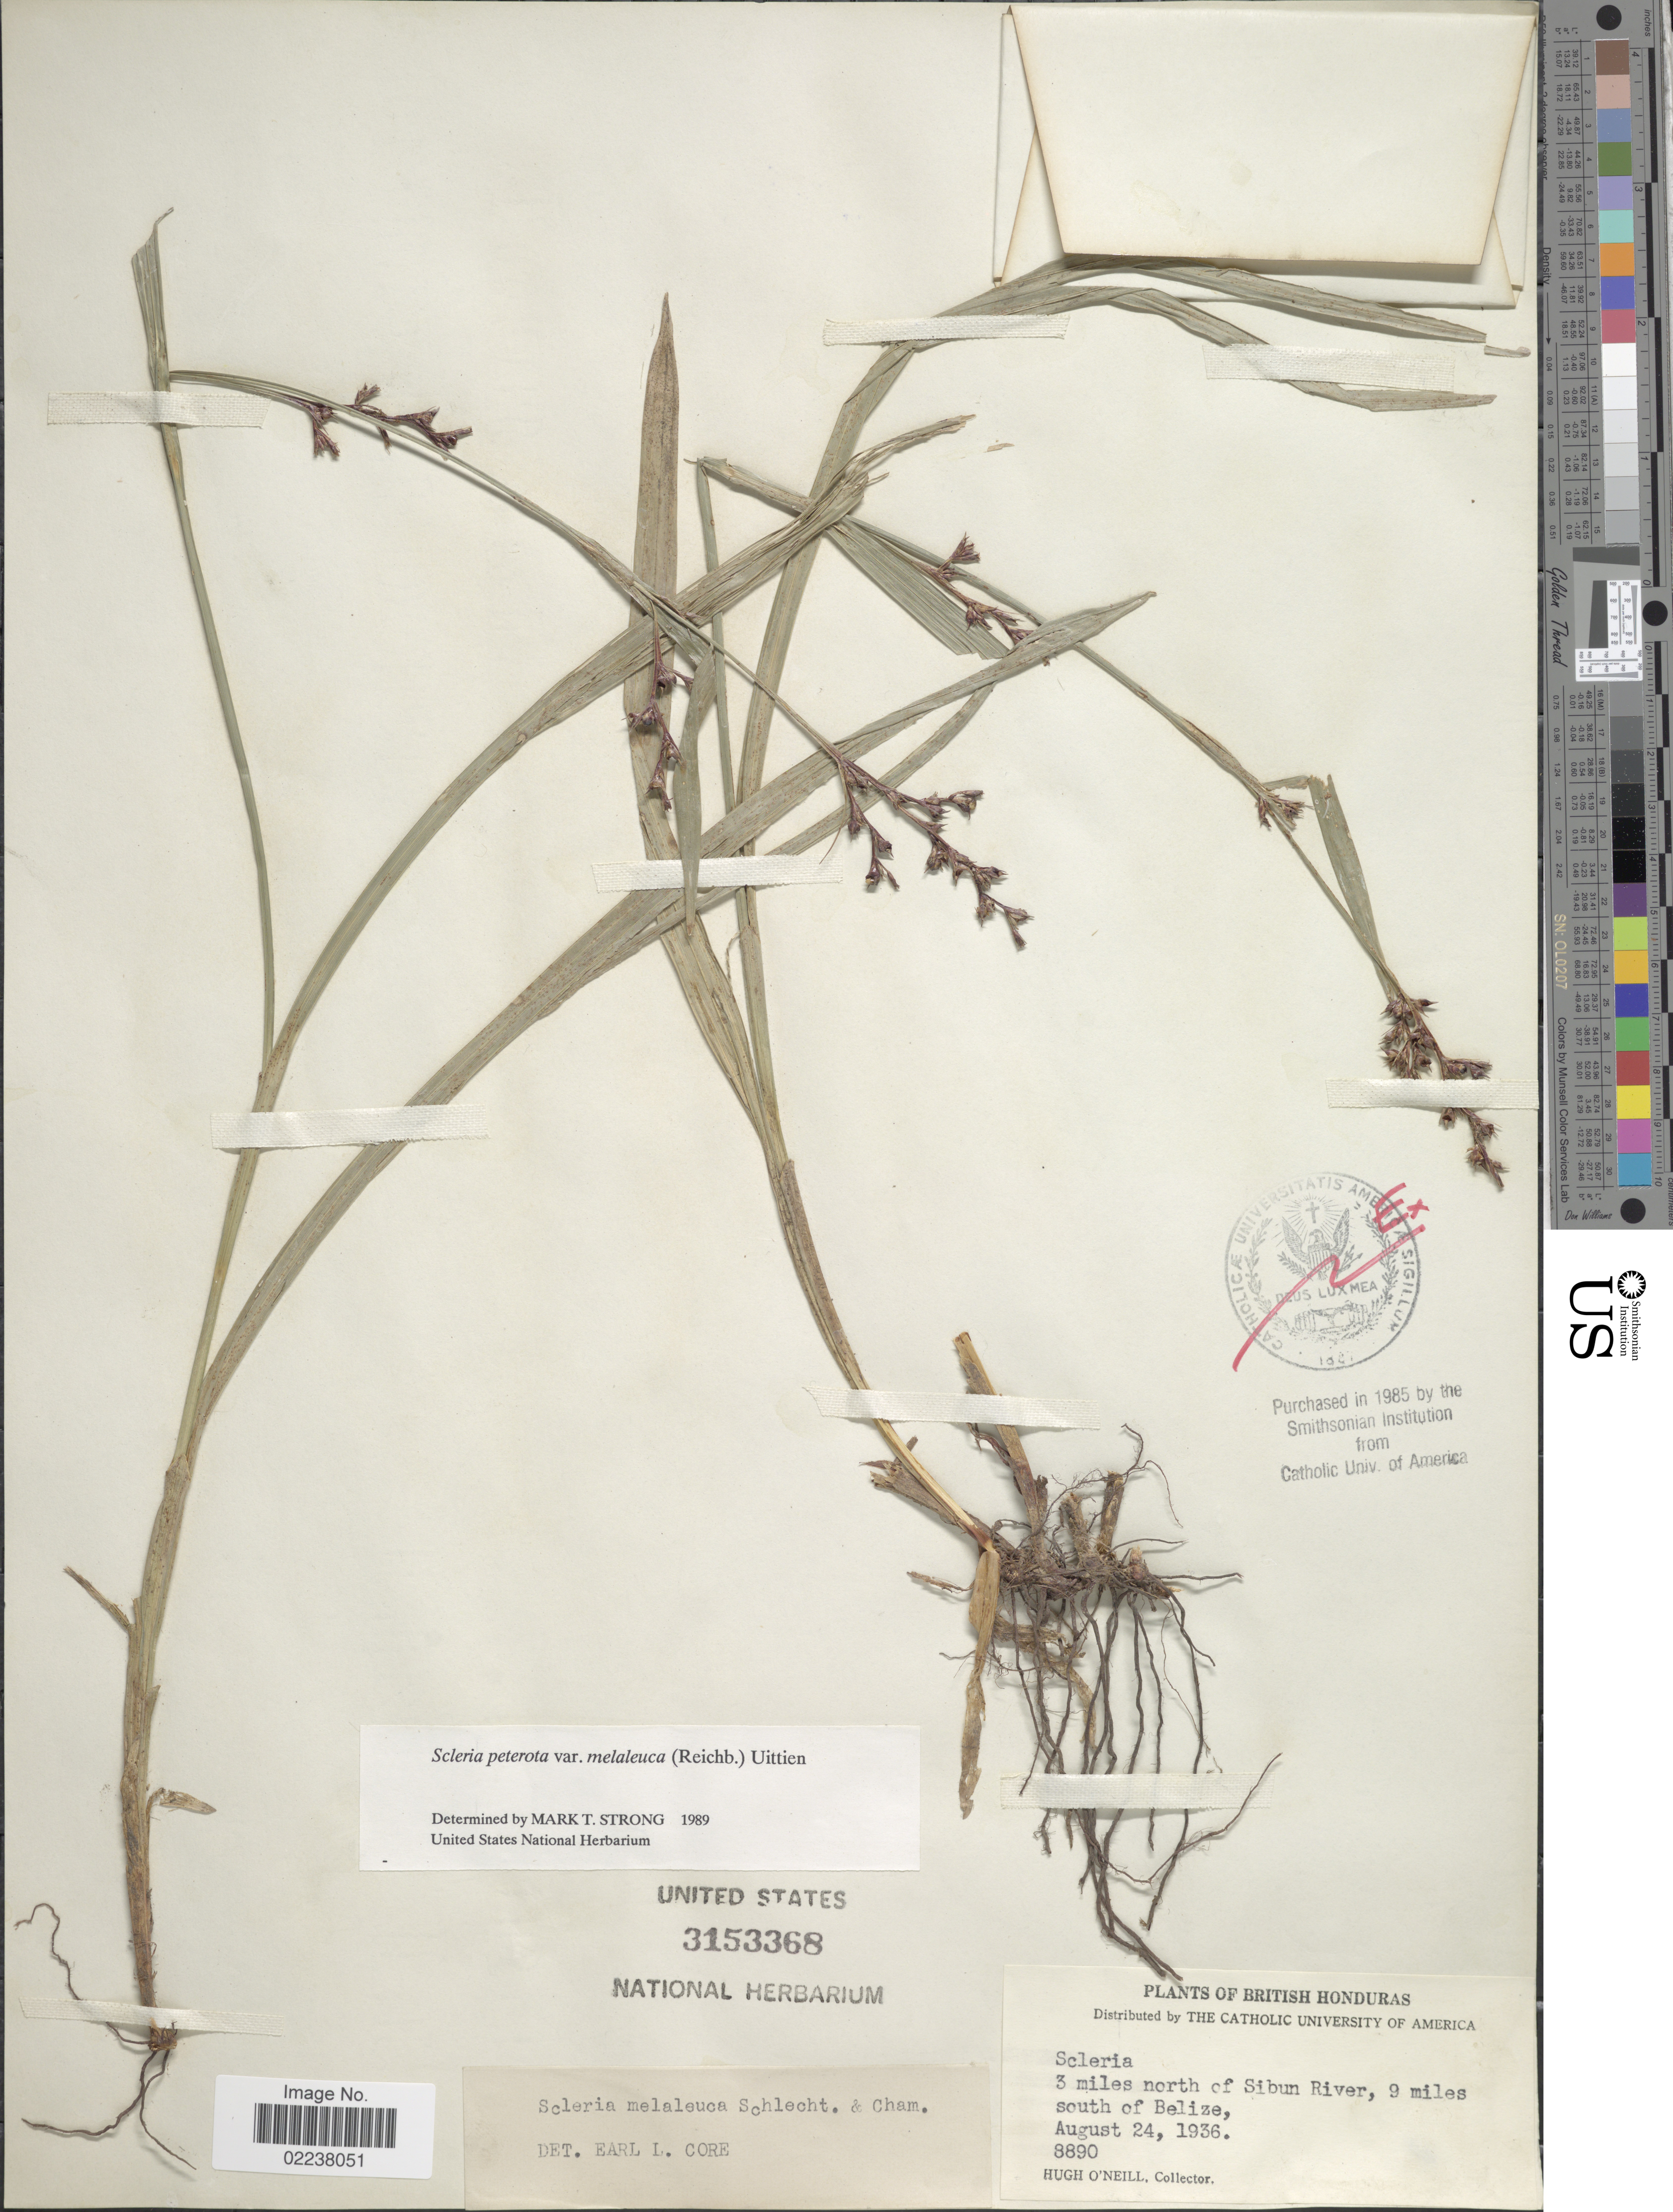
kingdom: Plantae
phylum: Tracheophyta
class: Liliopsida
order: Poales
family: Cyperaceae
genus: Scleria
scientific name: Scleria gaertneri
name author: Raddi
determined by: Strong, Mark T., (BOT), Smithsonian Institution - National Museum of Natural History (UNITED STATES)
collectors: H. O'Neill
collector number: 8890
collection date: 1936-08-24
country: Belize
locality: British Honduras, 3 miles north of Sibun River, 9 miles south of Belize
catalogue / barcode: US 3153368